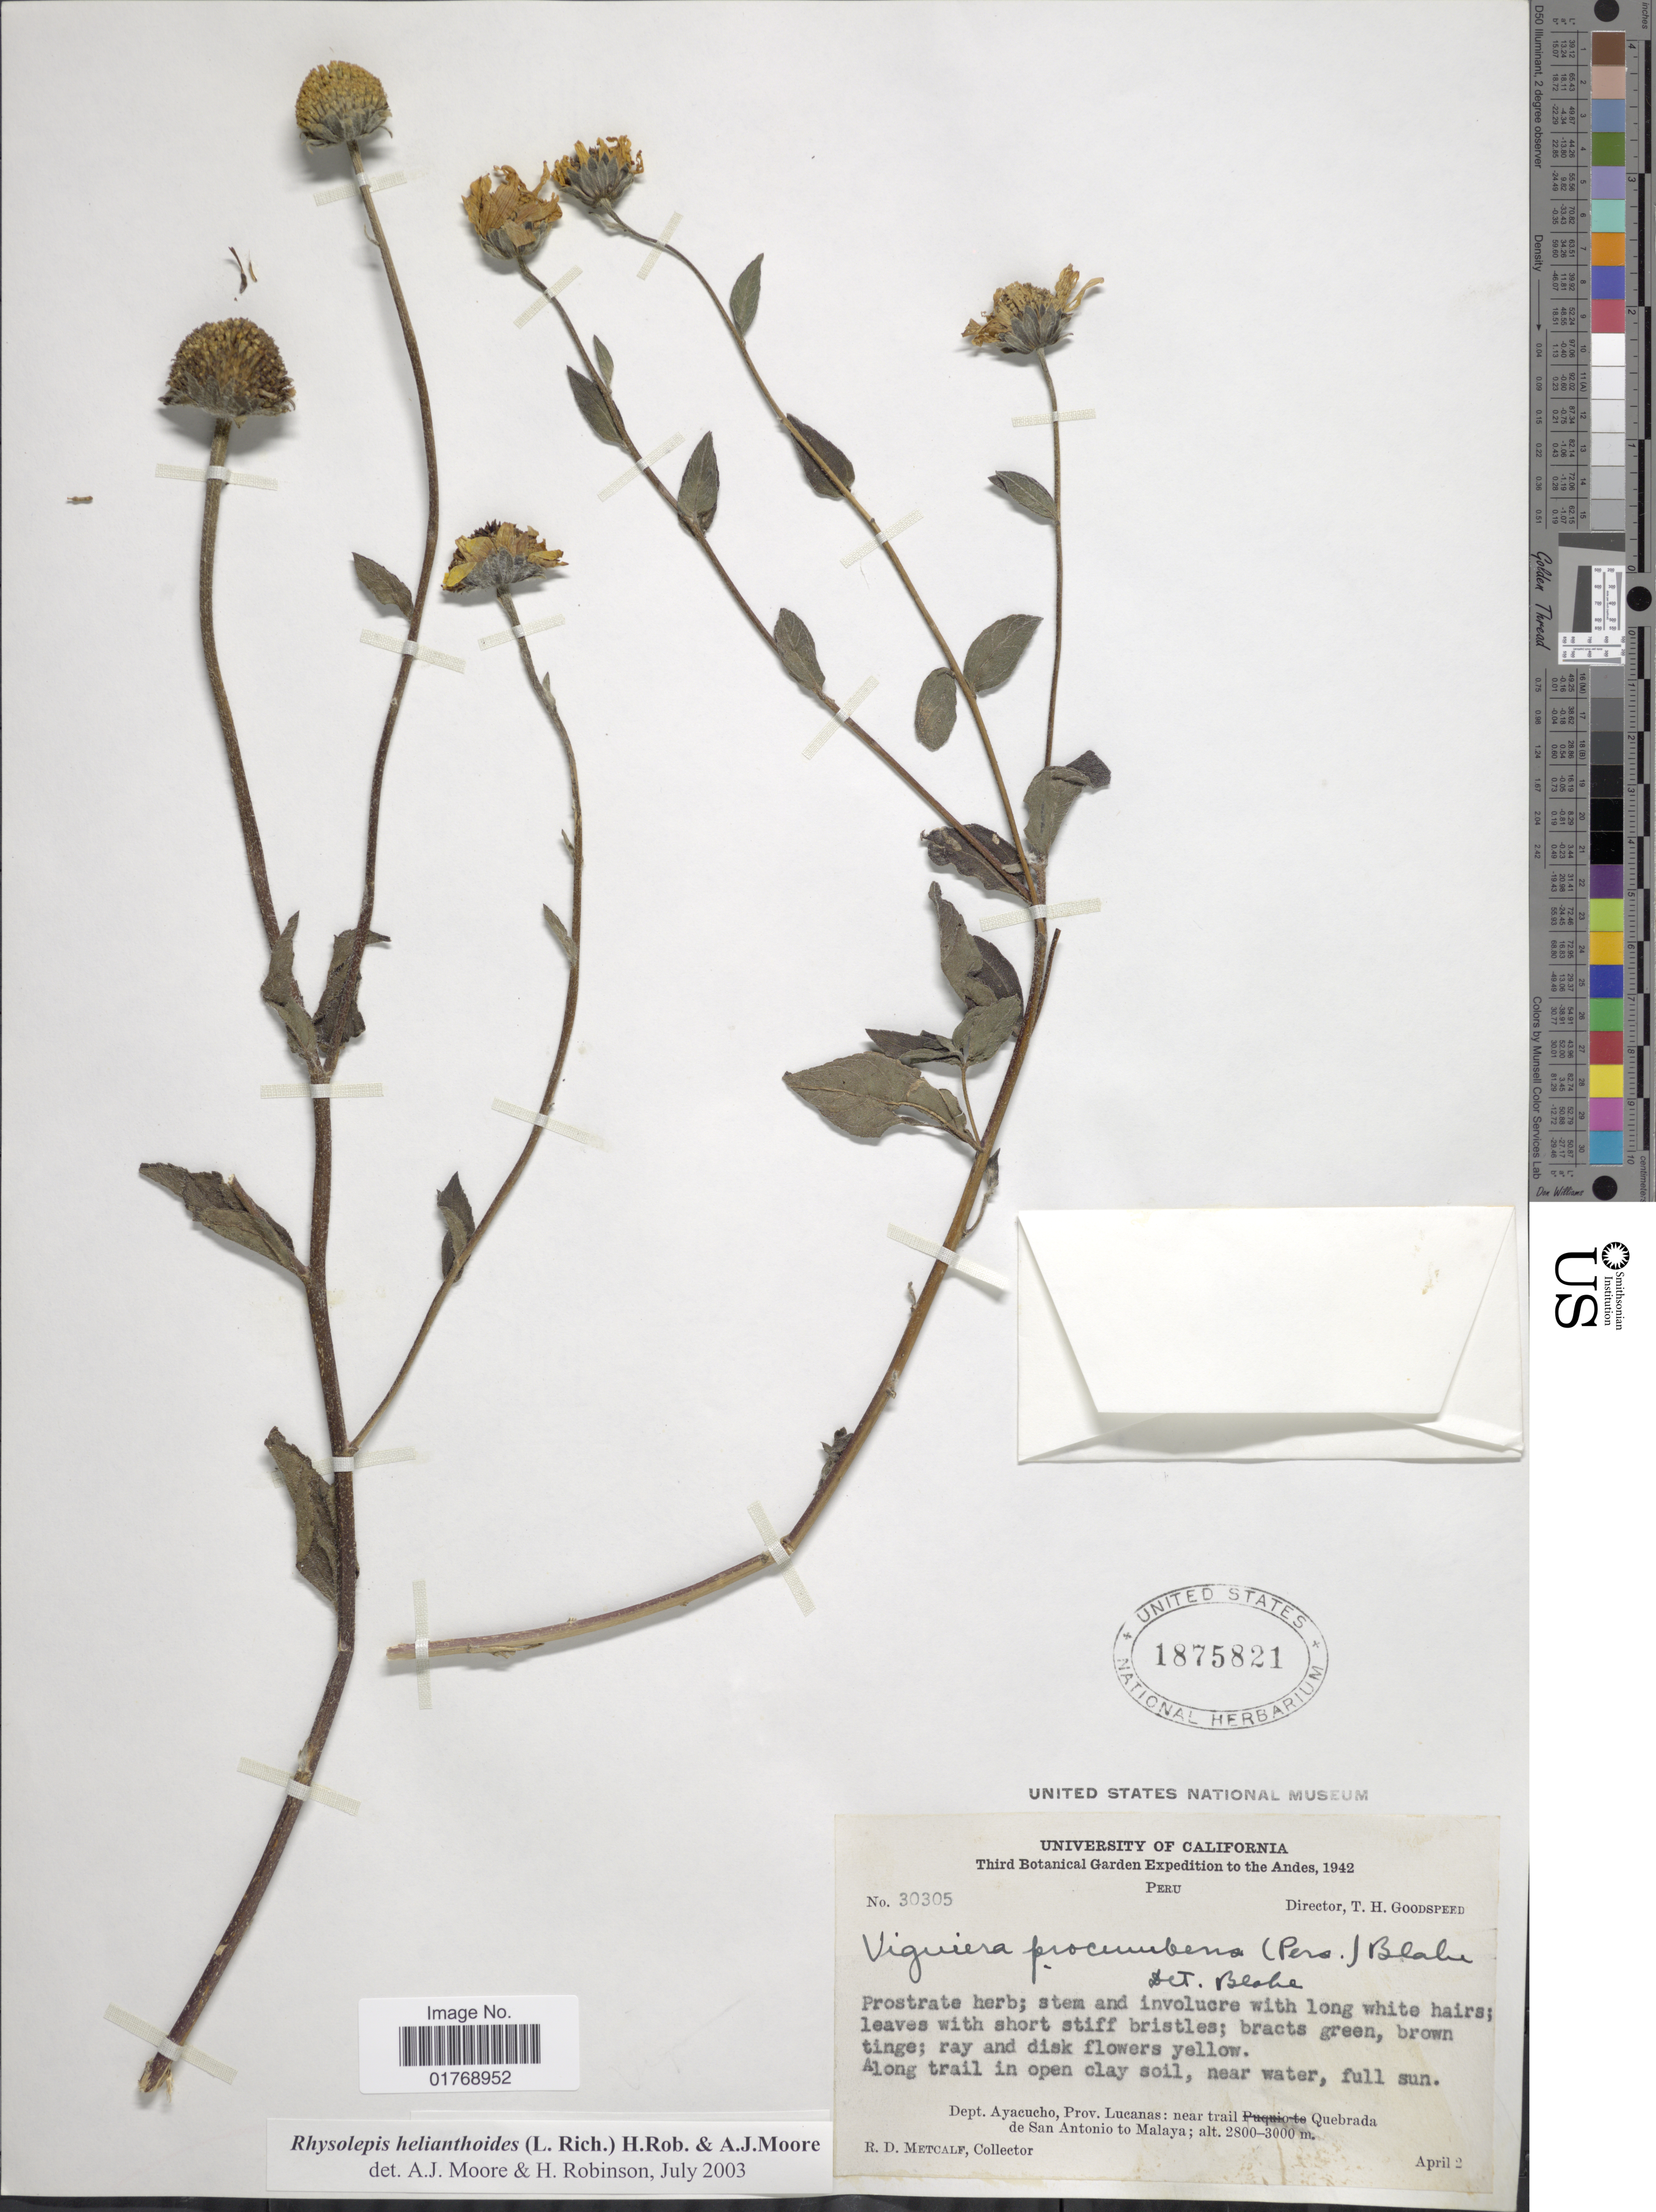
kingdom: Plantae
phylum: Tracheophyta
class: Magnoliopsida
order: Asterales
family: Asteraceae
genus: Viguiera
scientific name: Viguiera procumbens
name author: (Pers.) S.F. Blake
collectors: R. D. Metcalf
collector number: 30305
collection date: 1942-04-02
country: Peru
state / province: Ayacucho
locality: Dept. Ayacucho, Prov. Lucanas: near trail Quebrada de San Antonio to Malaya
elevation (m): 2800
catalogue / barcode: US 1875821